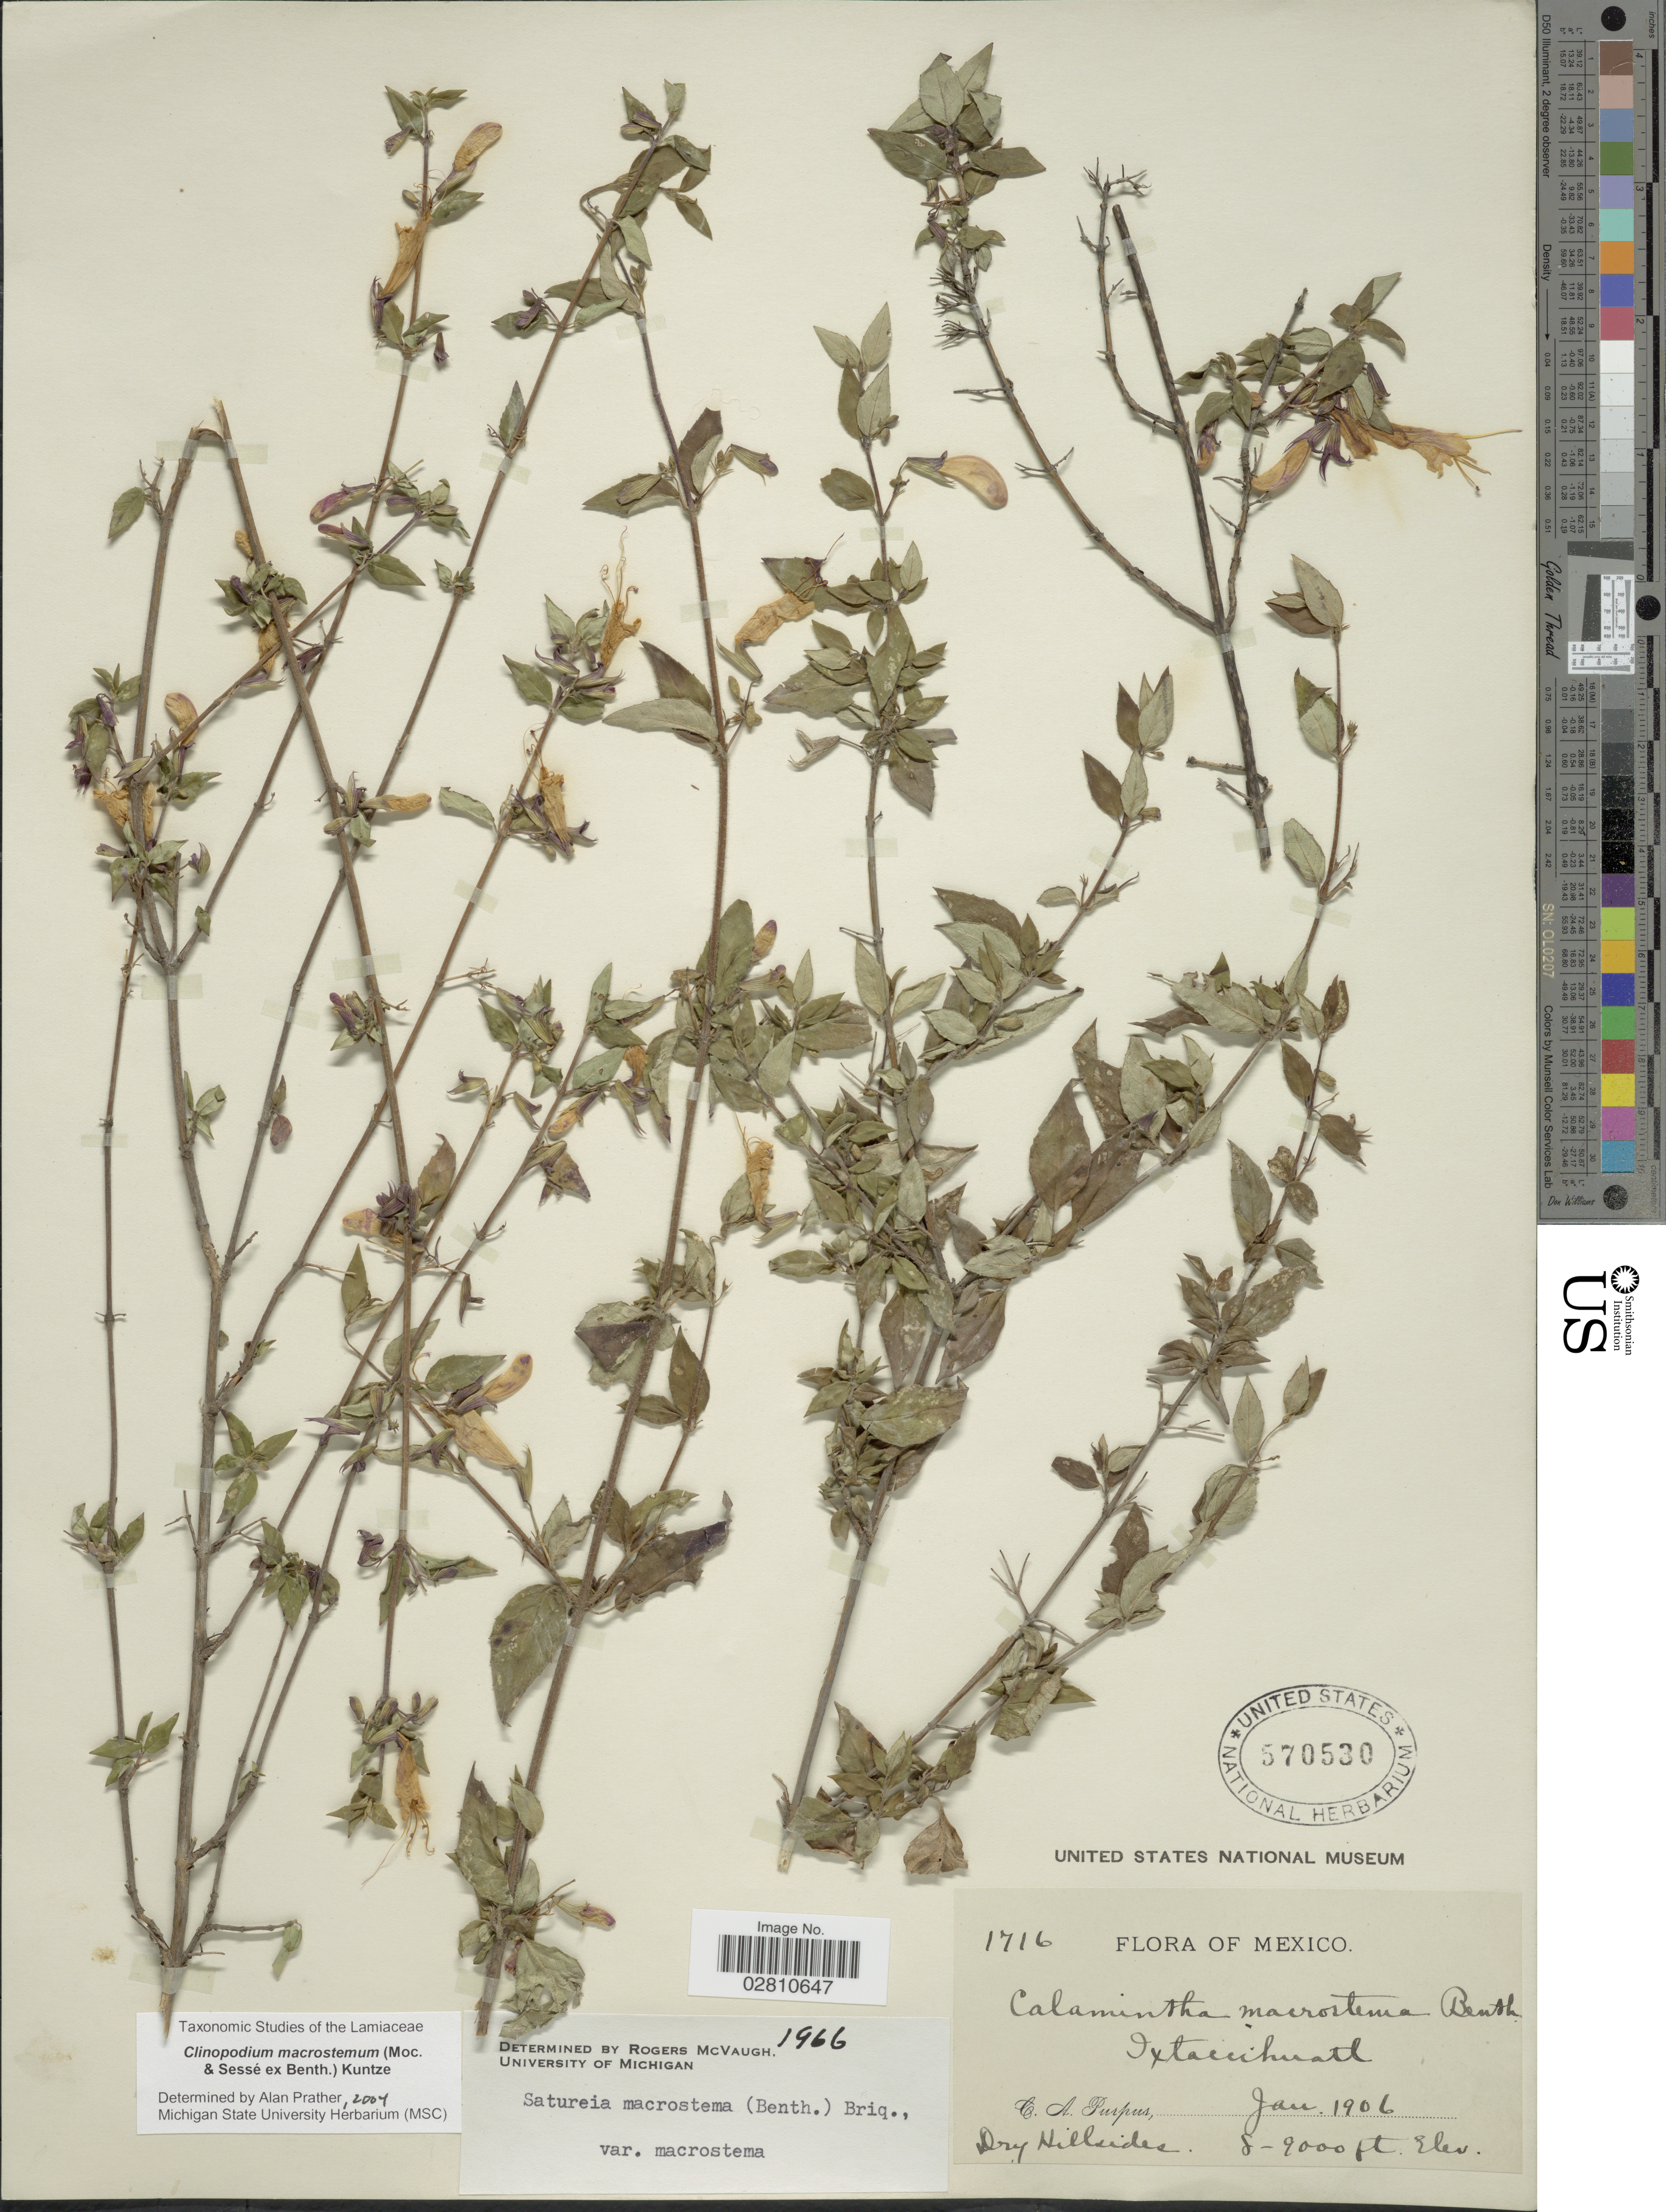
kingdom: Plantae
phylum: Tracheophyta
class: Magnoliopsida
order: Lamiales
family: Lamiaceae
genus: Clinopodium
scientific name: Clinopodium macrostemum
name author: (Moc. & Sessé ex Benth.) Kuntze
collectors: C. A. Purpus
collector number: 1716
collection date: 1906-01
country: Mexico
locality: Ixtaccihuatl.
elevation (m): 2438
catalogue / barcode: US 570530